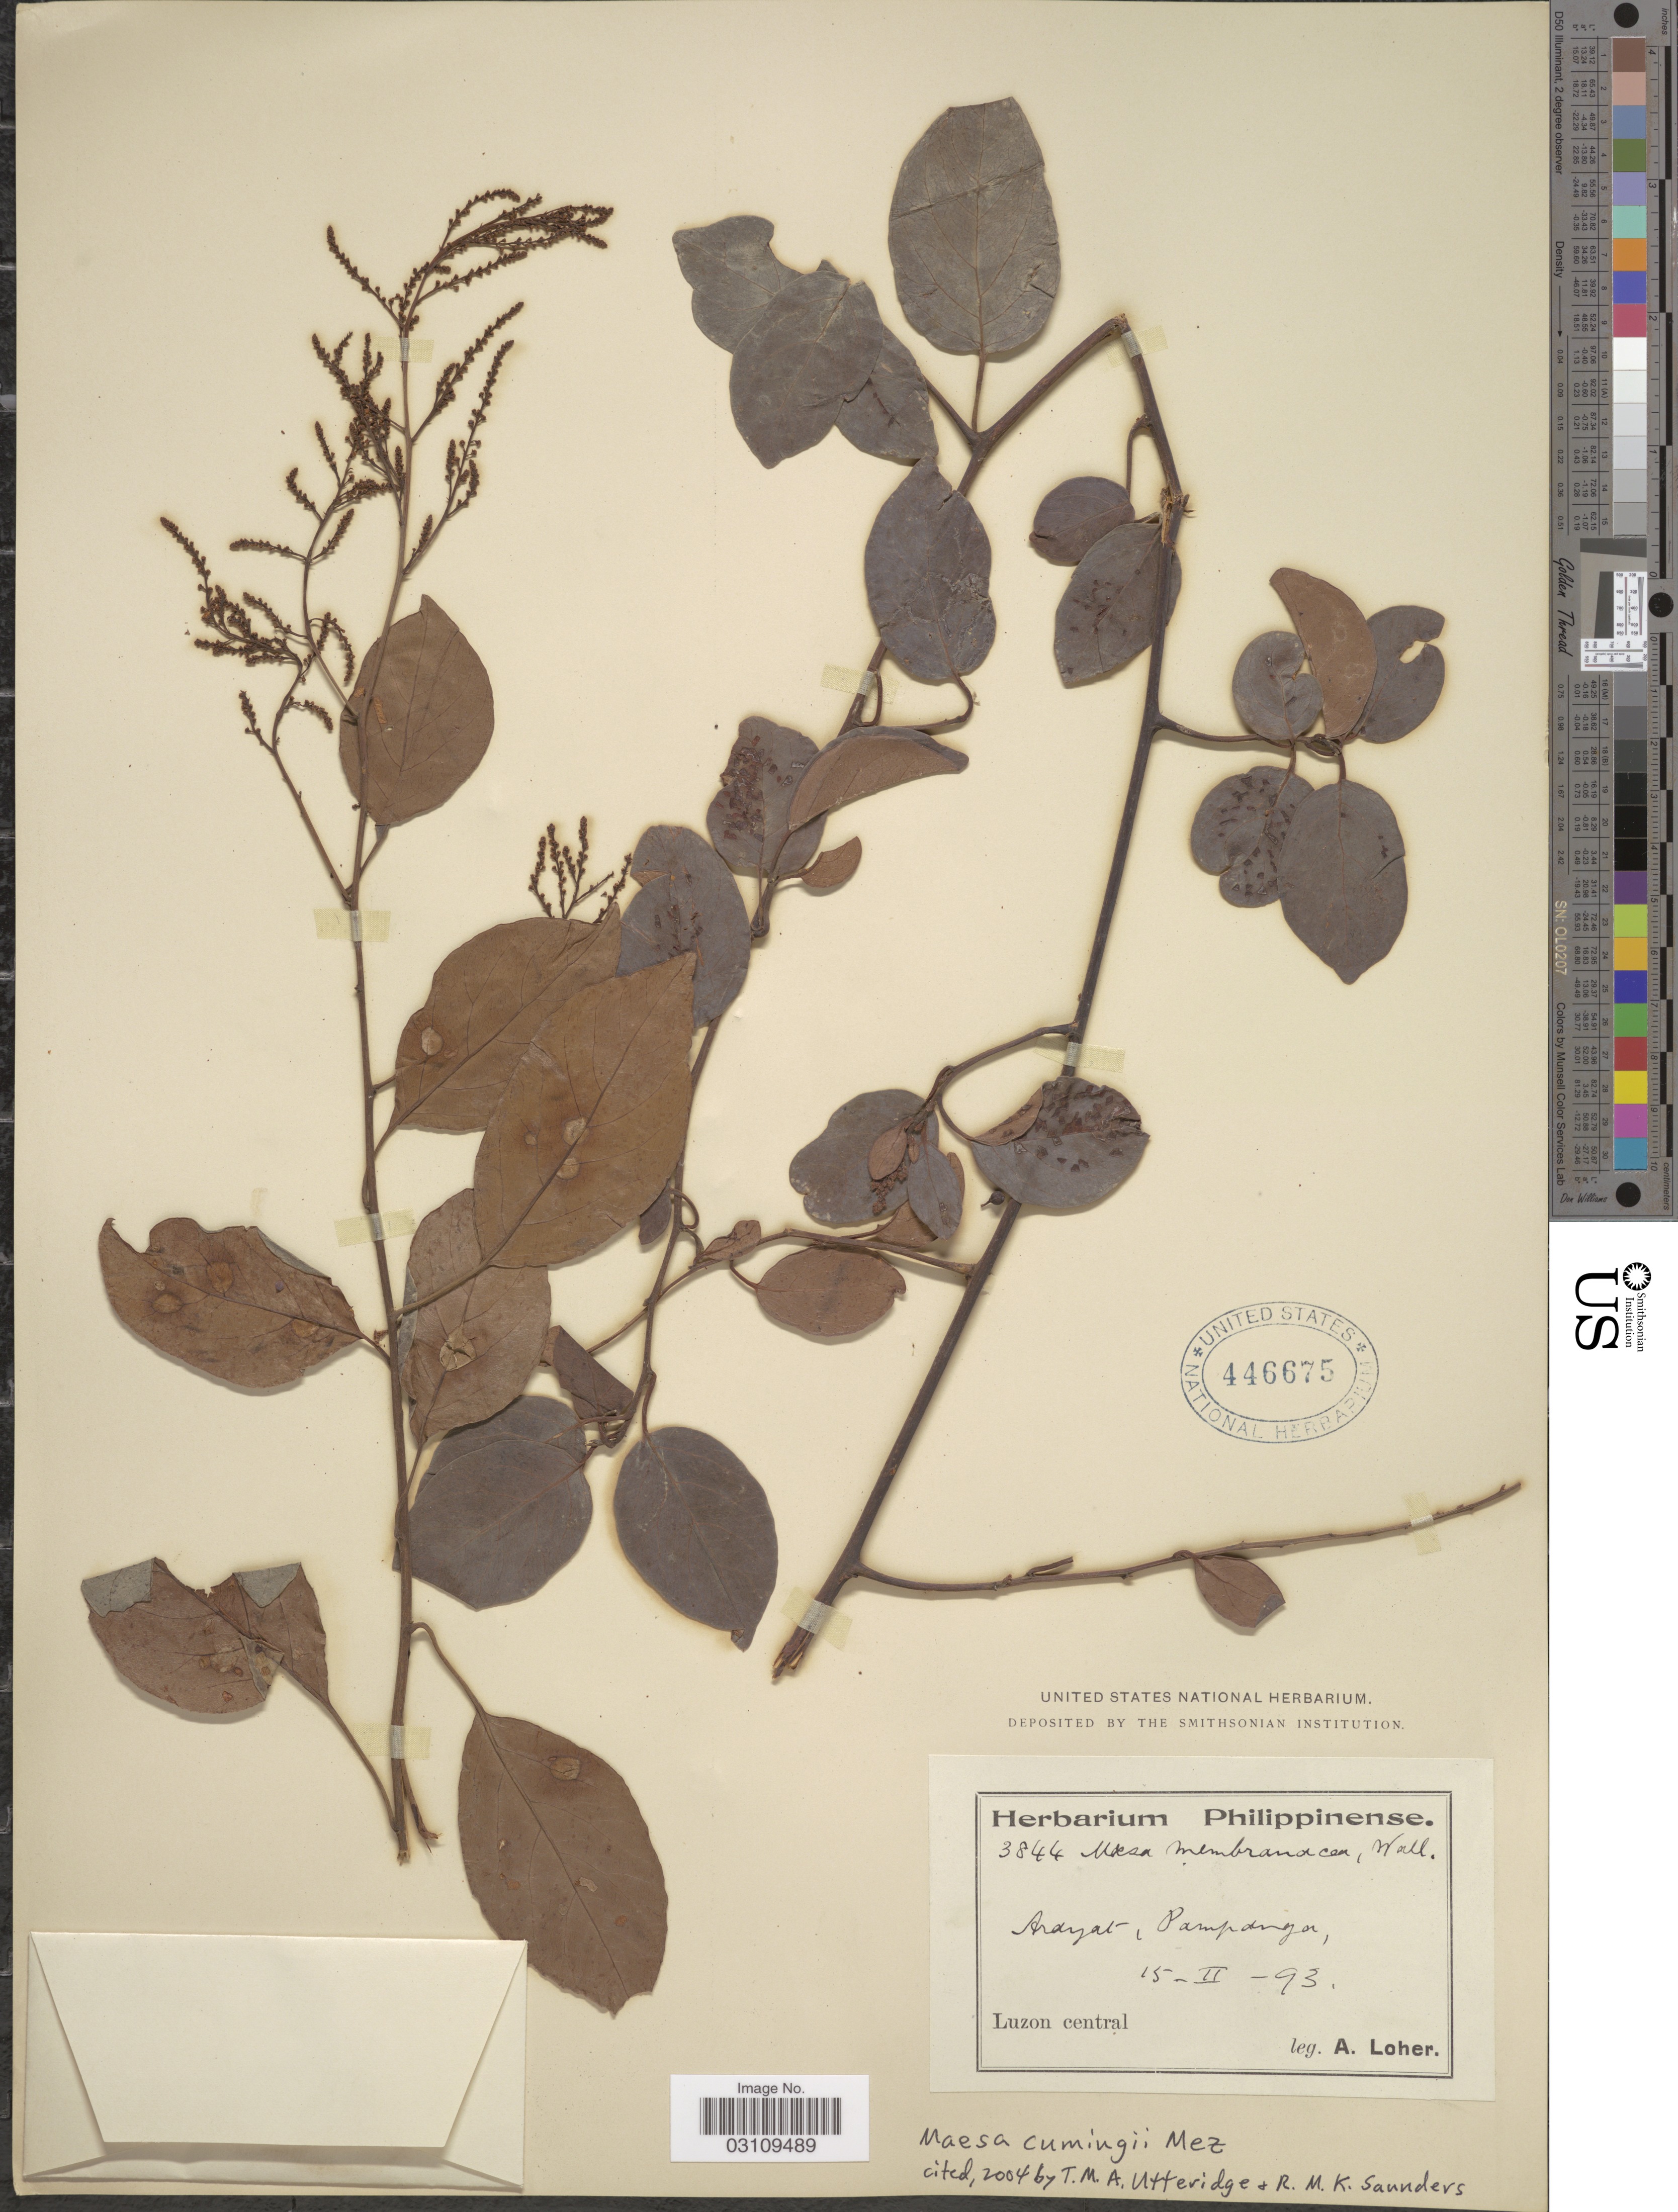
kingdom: Plantae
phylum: Tracheophyta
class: Magnoliopsida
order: Ericales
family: Primulaceae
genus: Maesa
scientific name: Maesa cumingii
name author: Mez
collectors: A. Loher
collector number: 3844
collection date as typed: Transcribed d/m/y: 15/2/93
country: Philippines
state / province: Central Luzon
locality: Ardyat, Pampanga, Luzon Central.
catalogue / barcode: US 446675